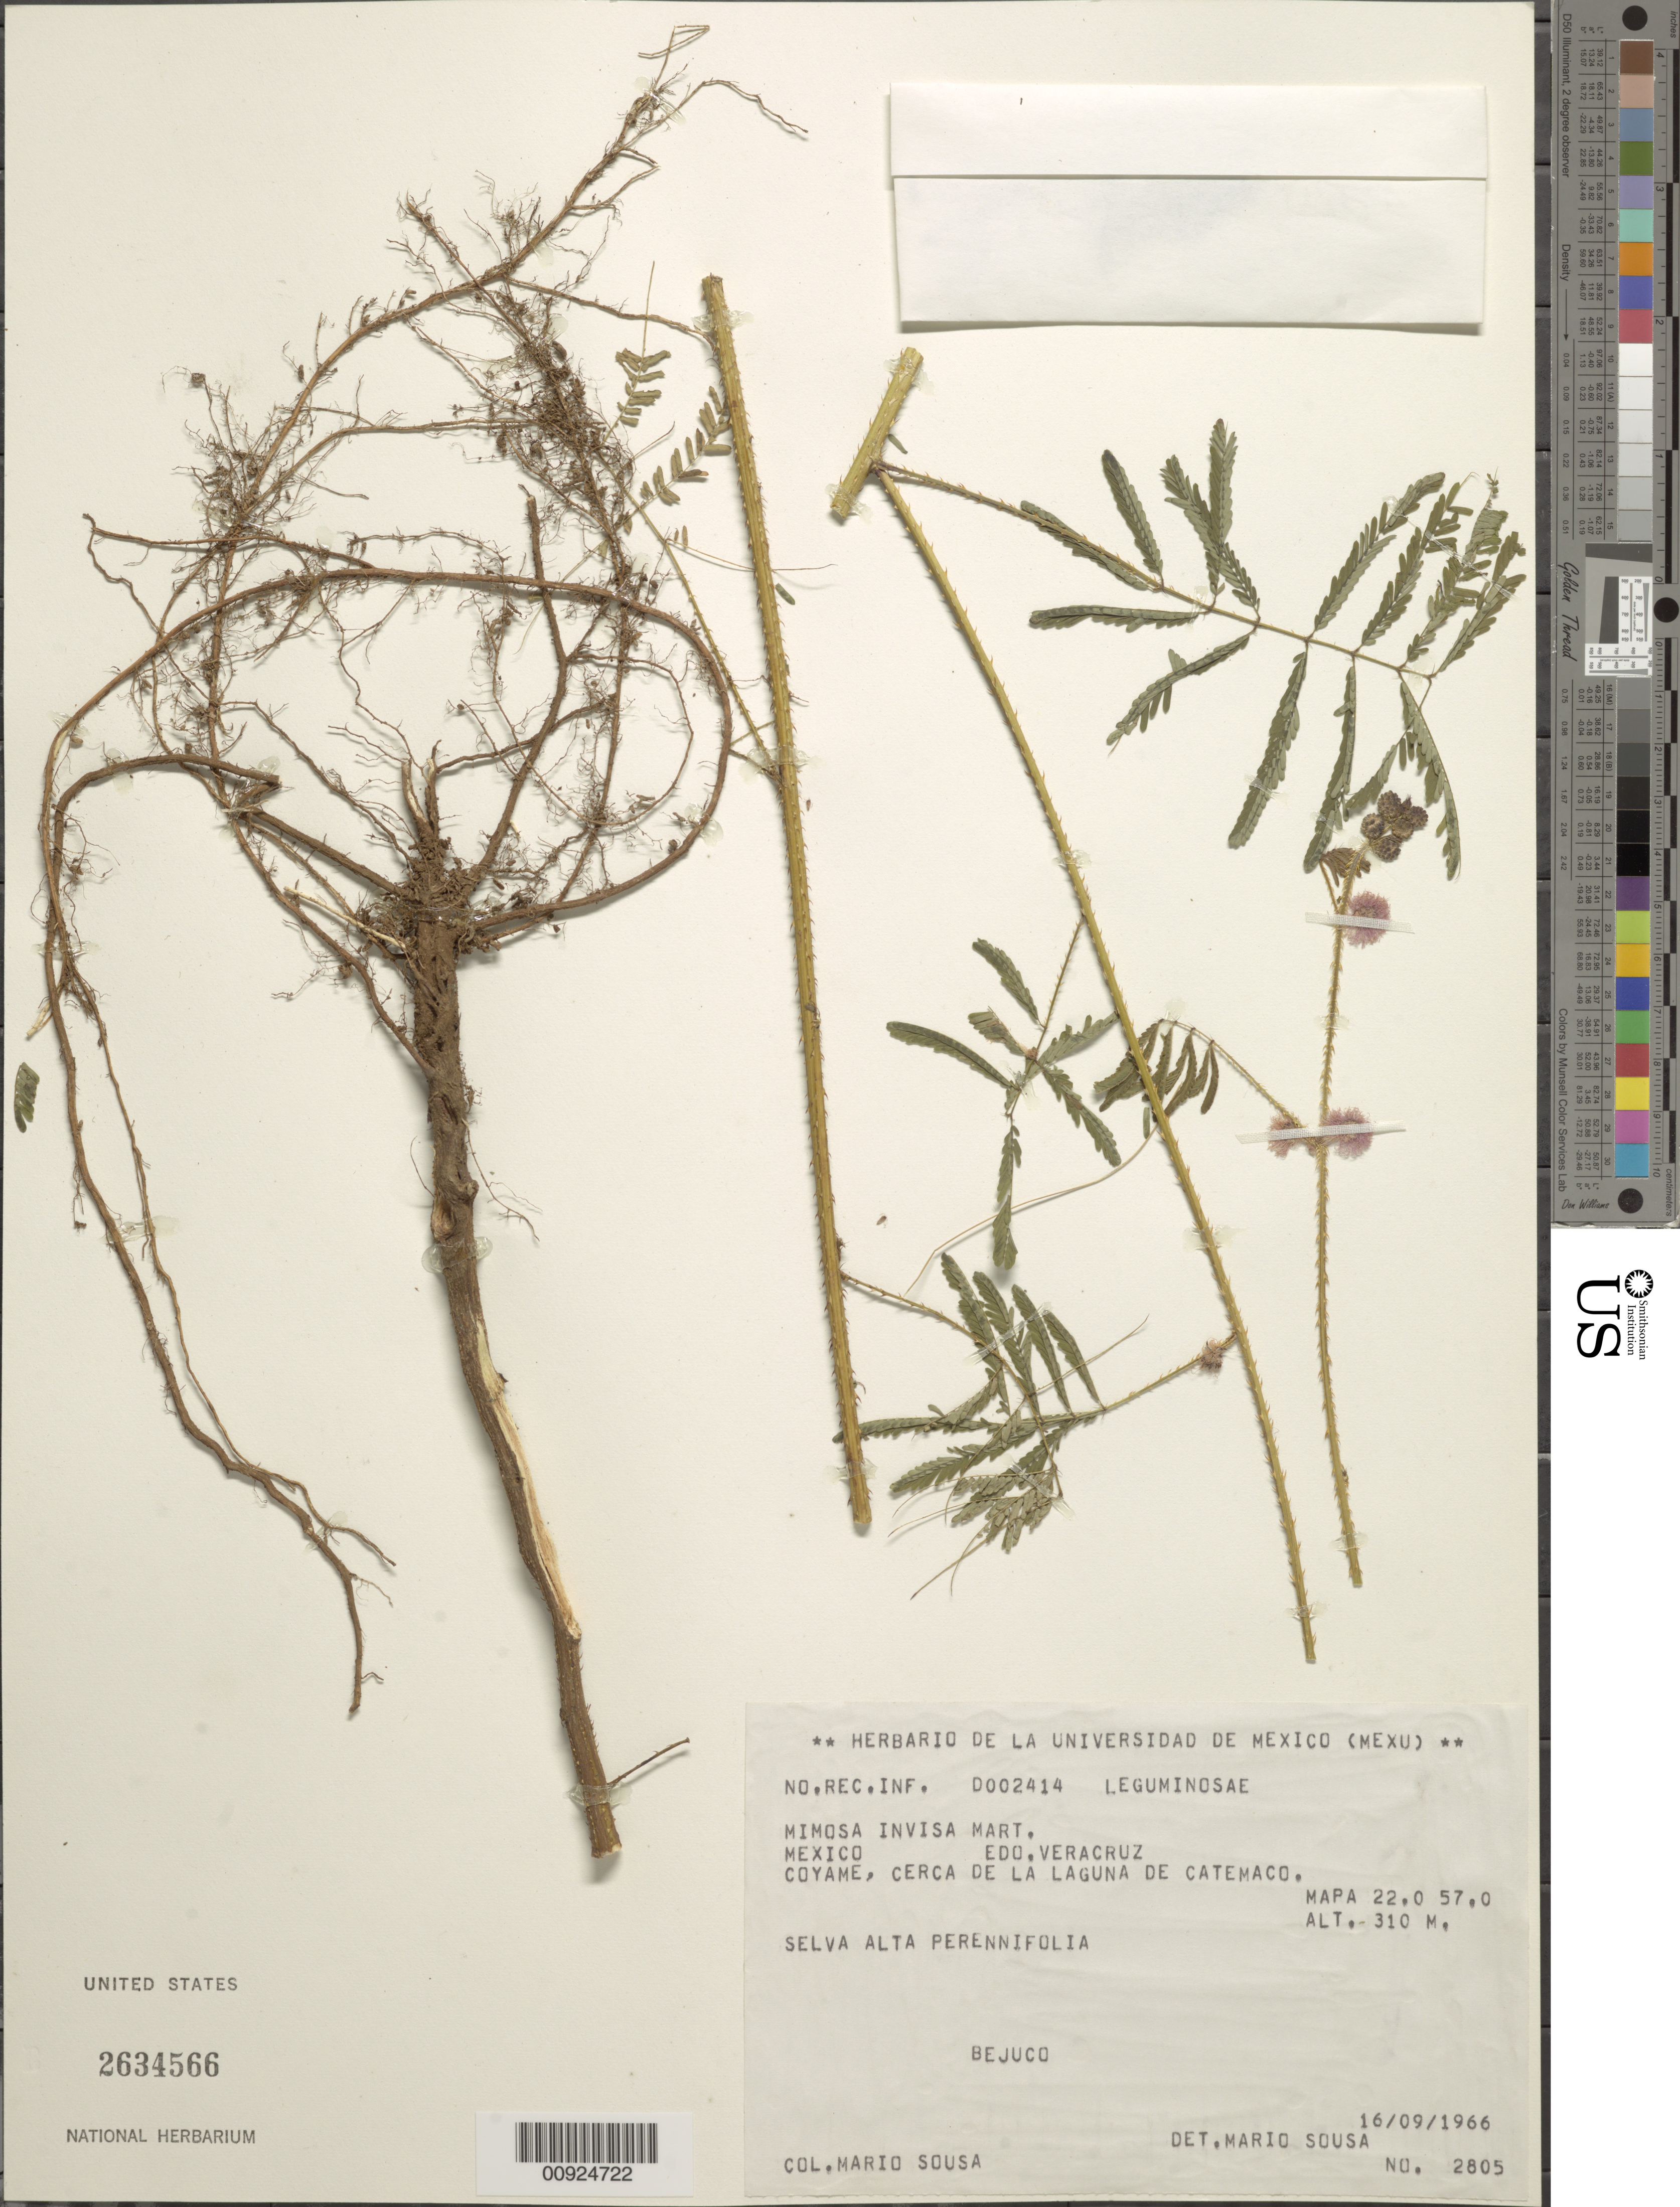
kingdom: Plantae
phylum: Tracheophyta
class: Magnoliopsida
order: Fabales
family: Fabaceae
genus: Mimosa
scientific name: Mimosa invisa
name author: Mart. ex Colla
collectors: M. Sousa S.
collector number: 2805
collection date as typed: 16 Sep 1966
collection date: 1966-09-16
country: Mexico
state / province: Veracruz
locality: Edo. Veracruz: Coyame, cerca de la Laguna de Catemaco. Mapa 22.0 57.0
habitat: Selva alta perennifolia.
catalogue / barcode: US 2634566